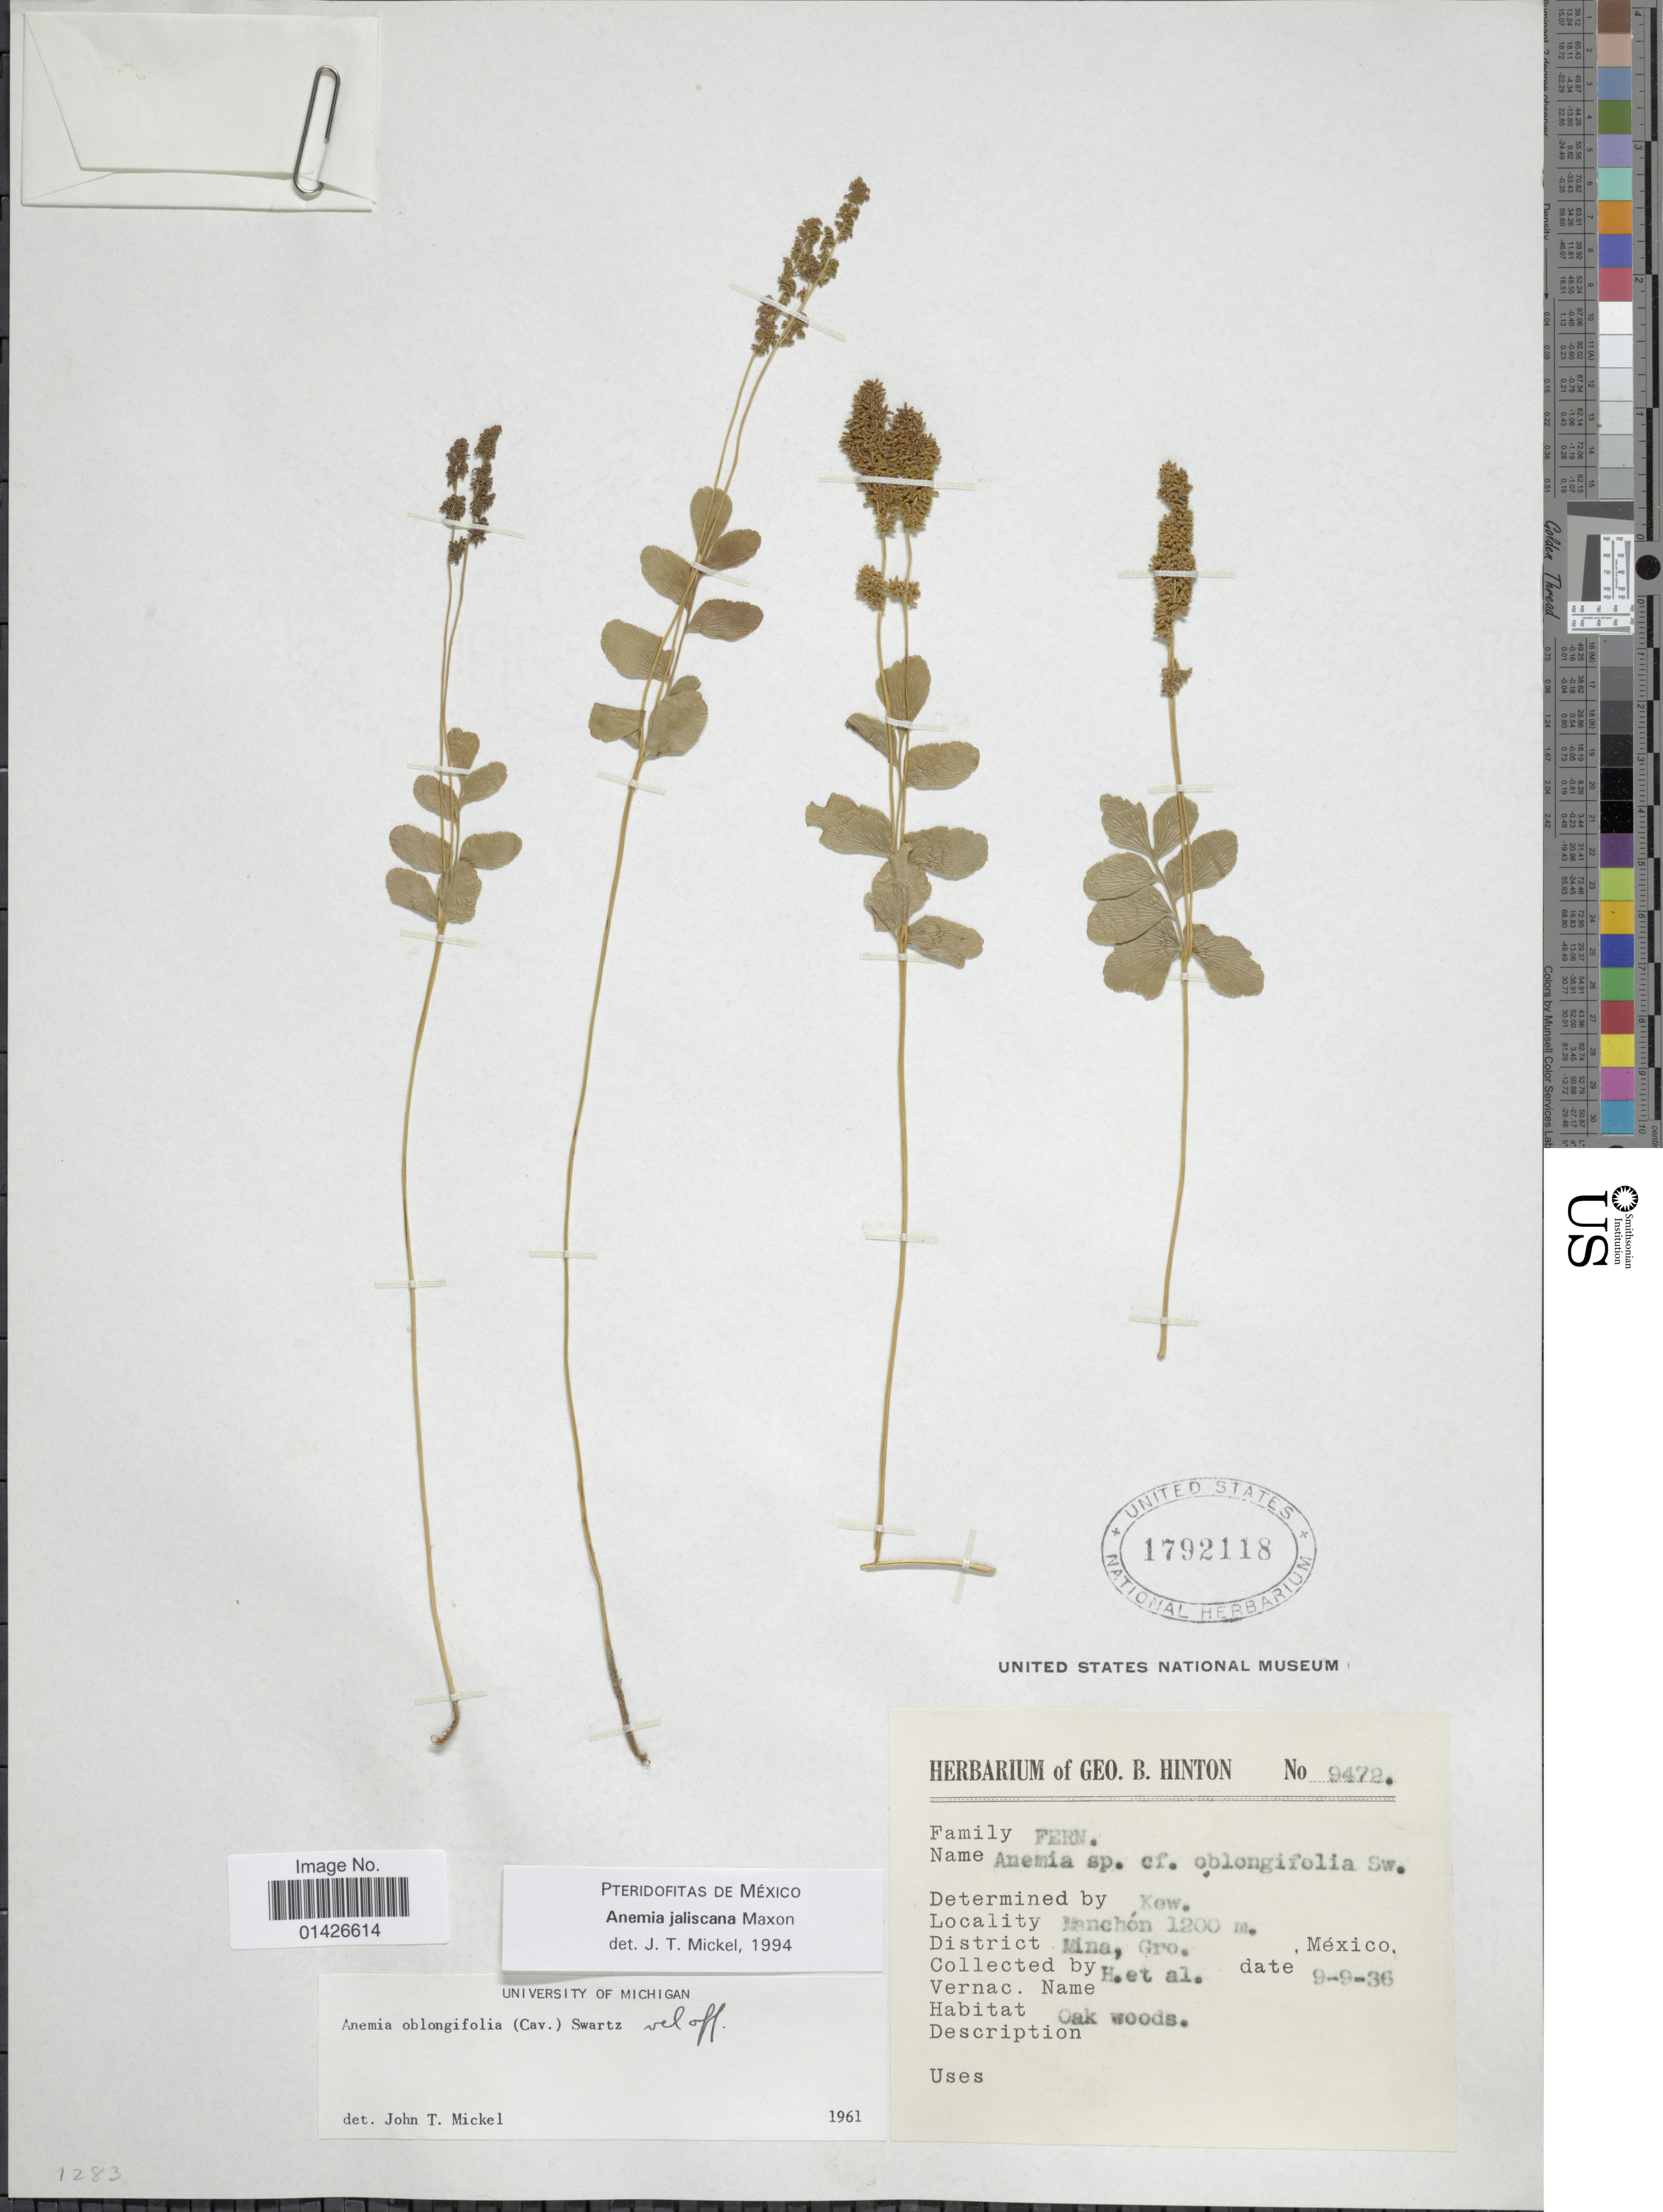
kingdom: Plantae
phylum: Tracheophyta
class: Polypodiopsida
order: Schizaeales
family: Anemiaceae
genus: Anemia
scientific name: Anemia jaliscana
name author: Maxon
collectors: G. B. Hinton & et al.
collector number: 9472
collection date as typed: Transcribed d/m/y: 9/9/36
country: Mexico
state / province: Guerrero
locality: Manchón, District Mina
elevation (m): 1200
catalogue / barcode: US 1792118